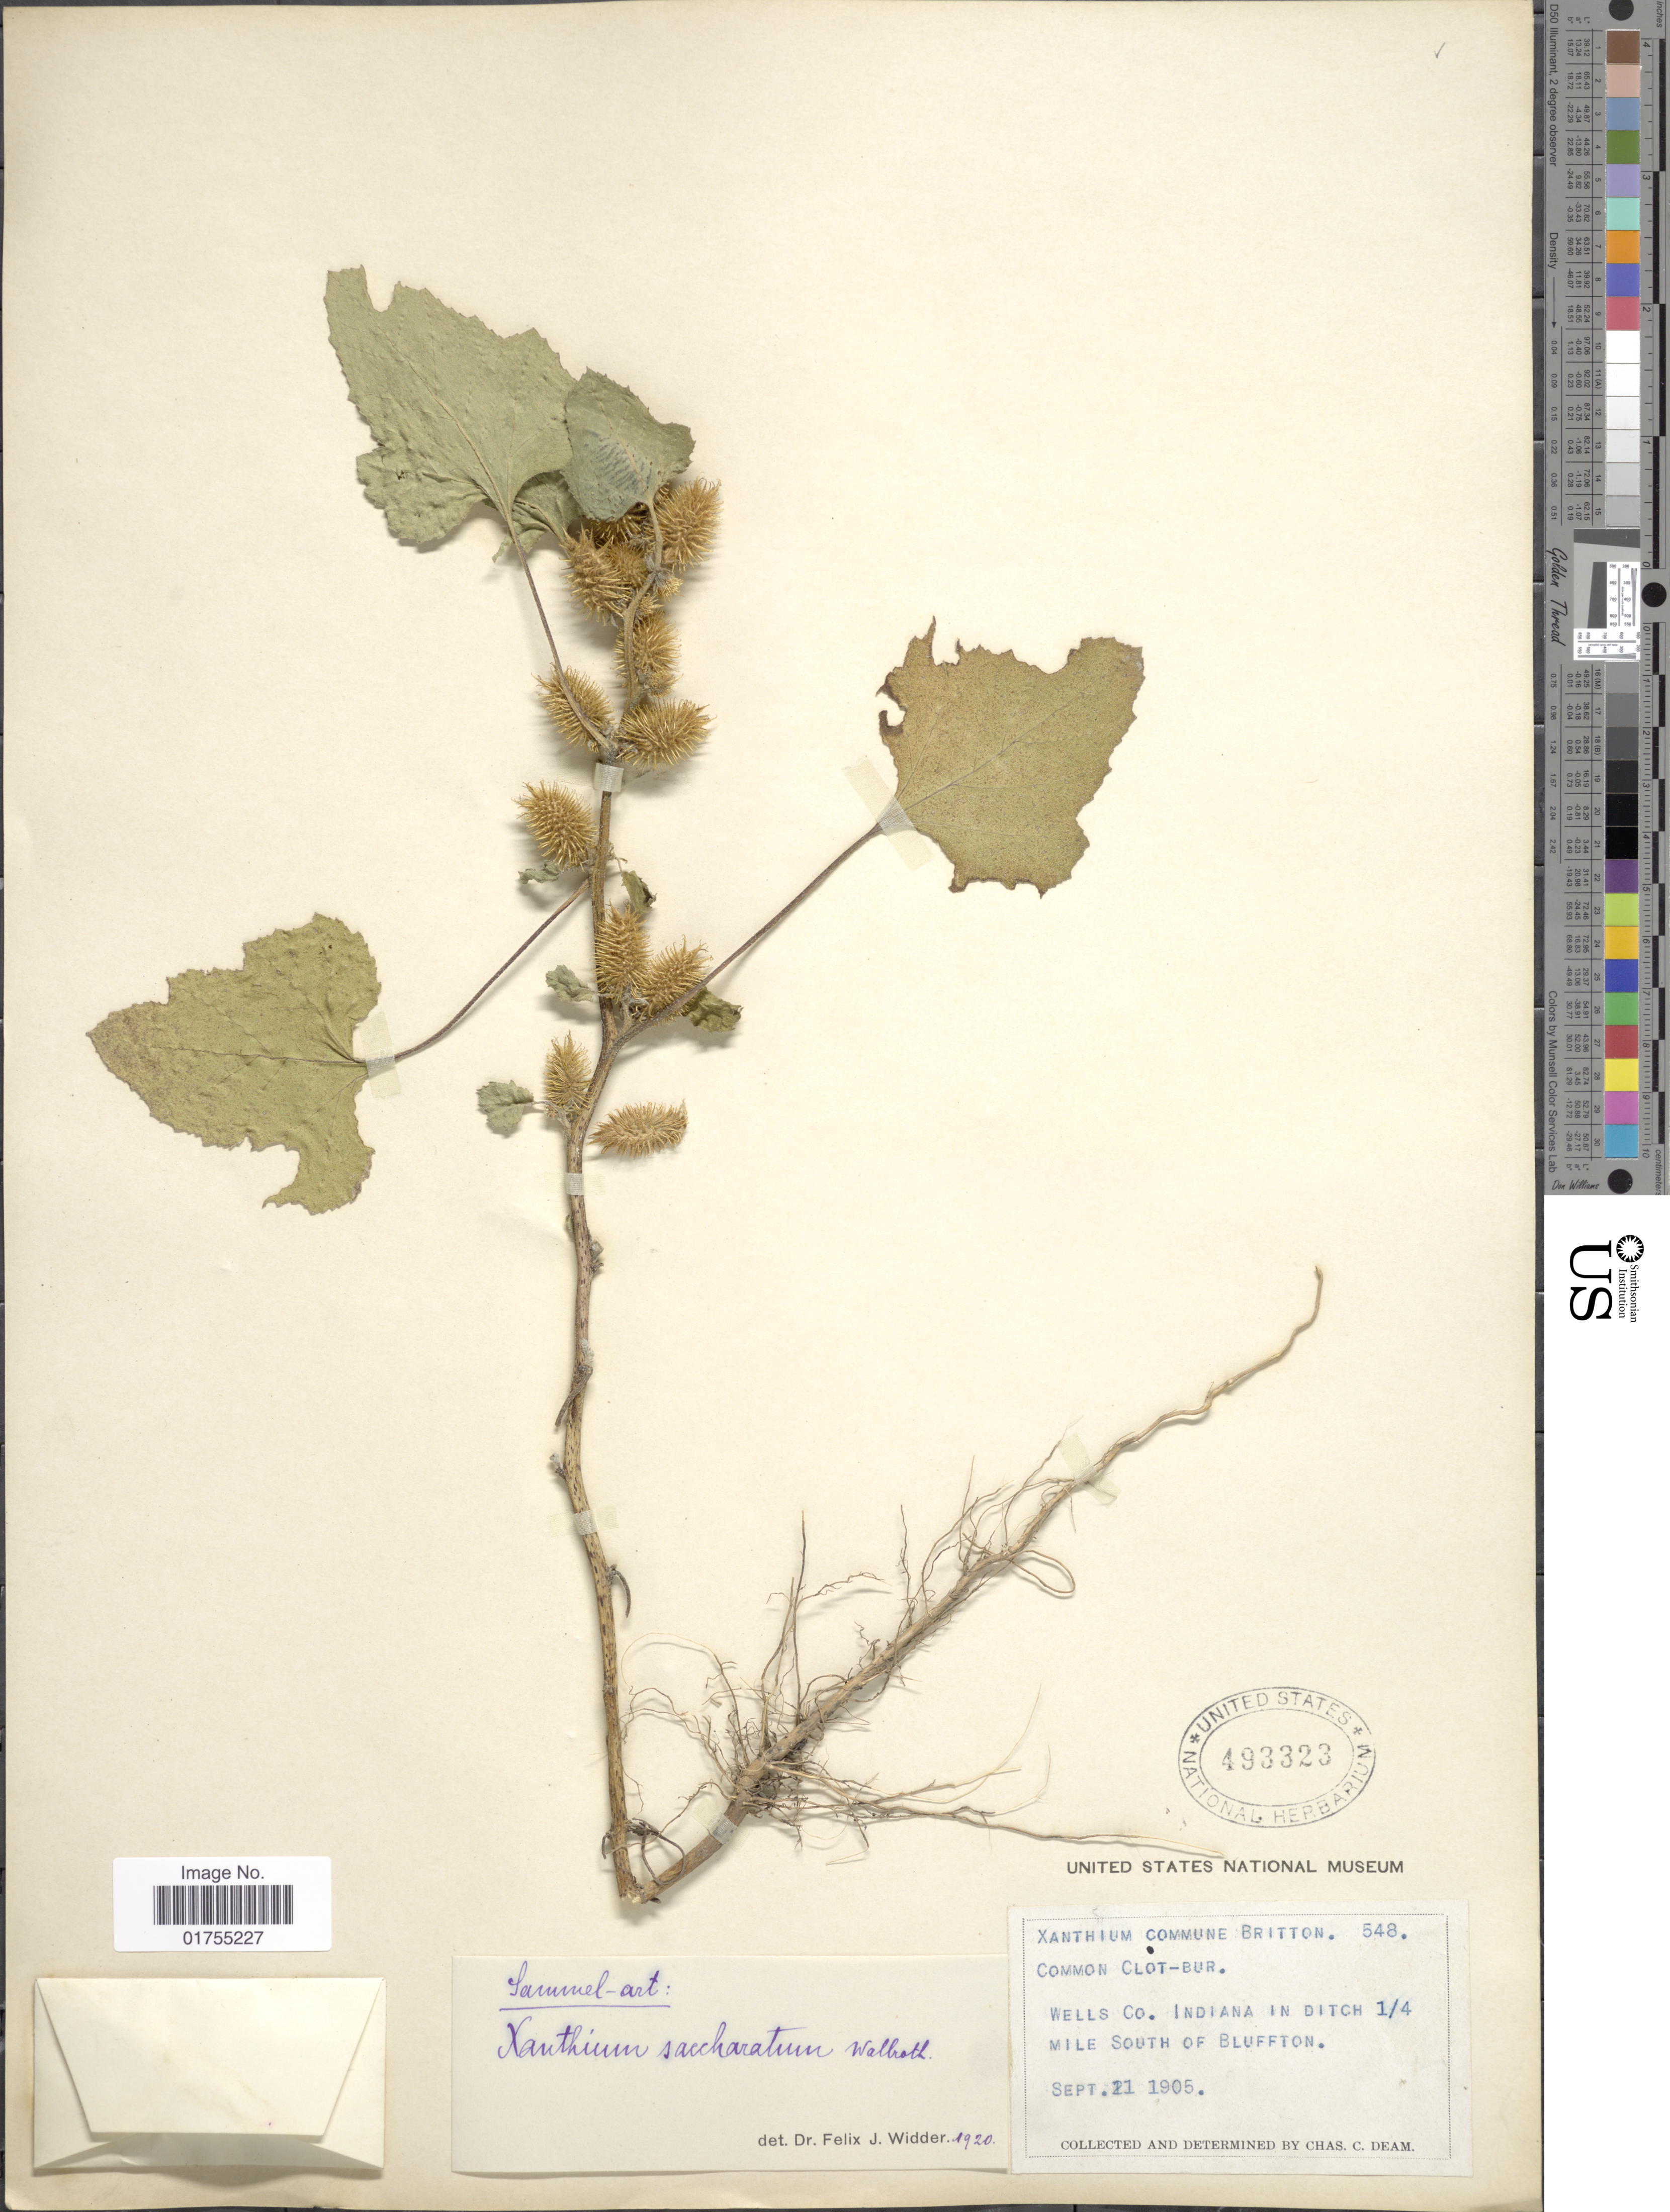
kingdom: Plantae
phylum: Tracheophyta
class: Magnoliopsida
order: Asterales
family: Asteraceae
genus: Xanthium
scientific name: Xanthium strumarium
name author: L.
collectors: C. C. Deam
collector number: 548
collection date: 1905-09-21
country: United States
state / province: Indiana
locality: Wells Co. Indiana in ditch 1/4 mile south of Bluffton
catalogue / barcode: US 493323